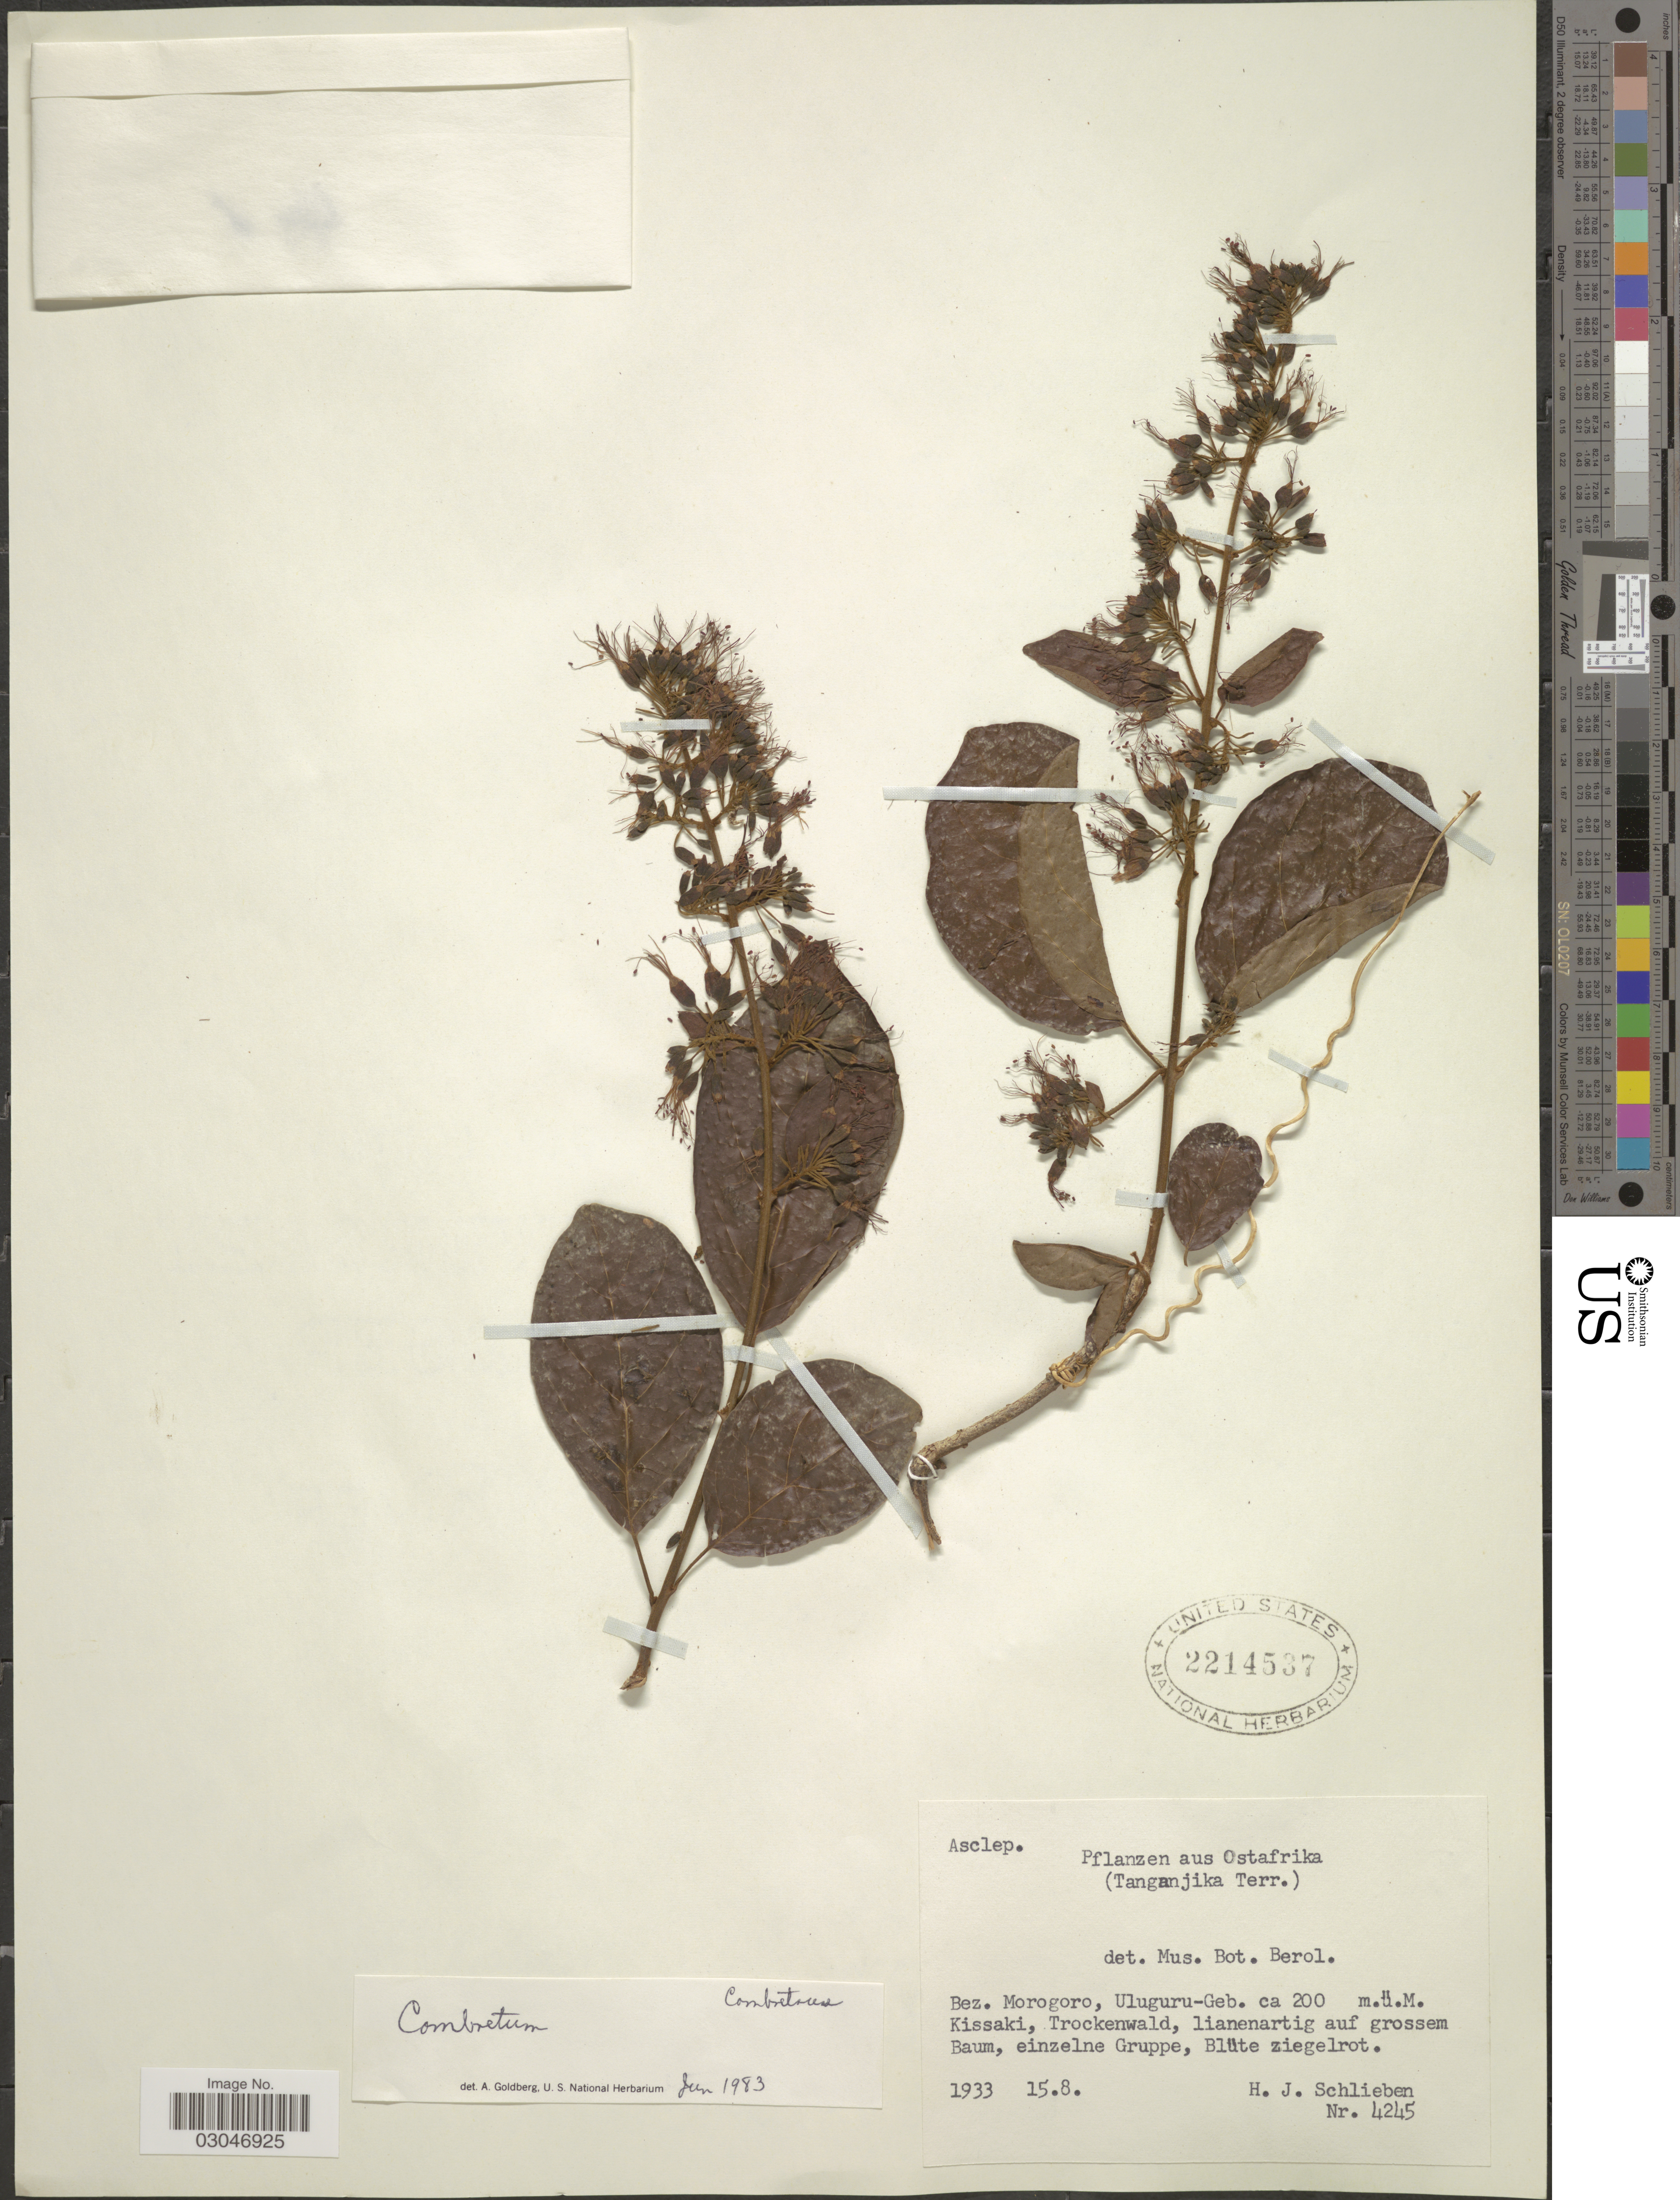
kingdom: Plantae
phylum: Tracheophyta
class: Magnoliopsida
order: Myrtales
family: Combretaceae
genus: Combretum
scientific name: Combretum sp.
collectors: H. J. Schlieben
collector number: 4245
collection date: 1933-08-15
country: Tanzania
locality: Ostafrika (Tanganjika Terr.), Bez. Morogoro, Uluguru-Geb., Kissaki, Trockenwald.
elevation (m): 200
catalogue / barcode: US 2214537